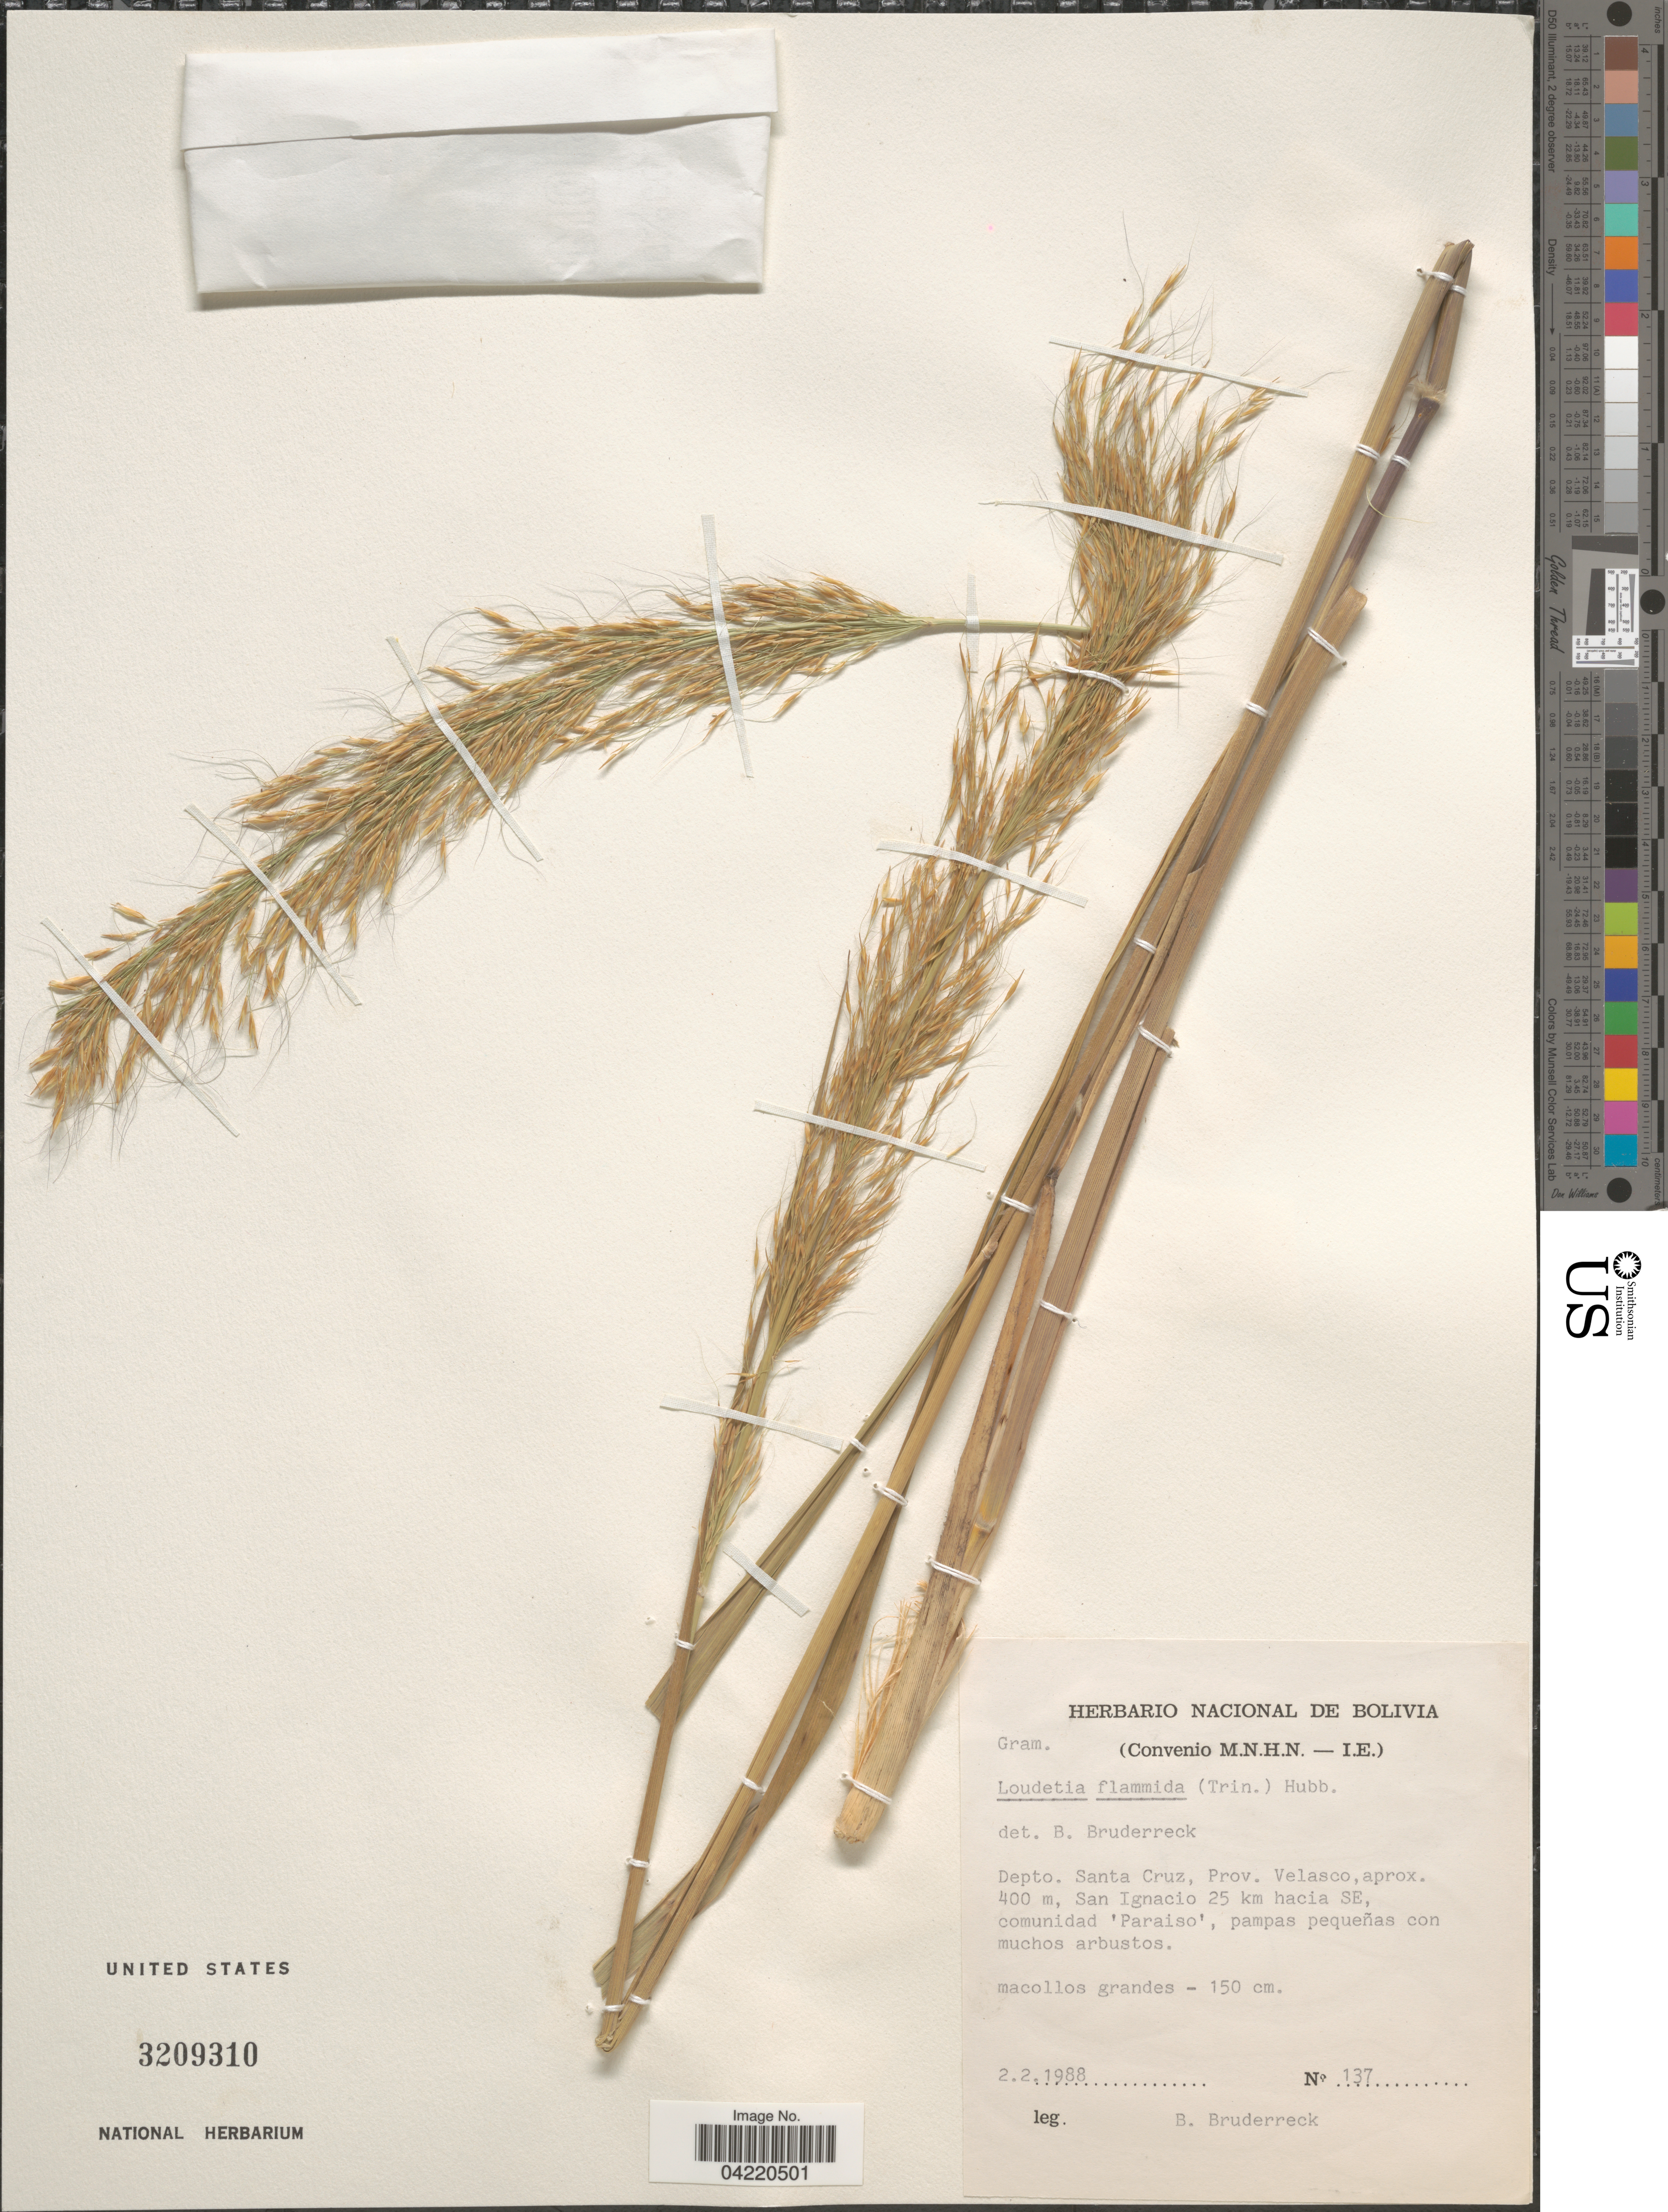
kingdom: Plantae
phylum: Tracheophyta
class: Liliopsida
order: Poales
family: Poaceae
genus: Loudetia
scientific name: Loudetia flammida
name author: (Trin.) C. E. Hubb.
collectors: B. Bruderreck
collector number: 137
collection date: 1988-02-02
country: Bolivia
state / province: Santa Cruz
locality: Depto. Santa Cruz, Prov. Velasco, San Ignacio 25 km hacia SE, comunidad 'Paraiso'.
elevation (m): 400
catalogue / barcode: US 3209310